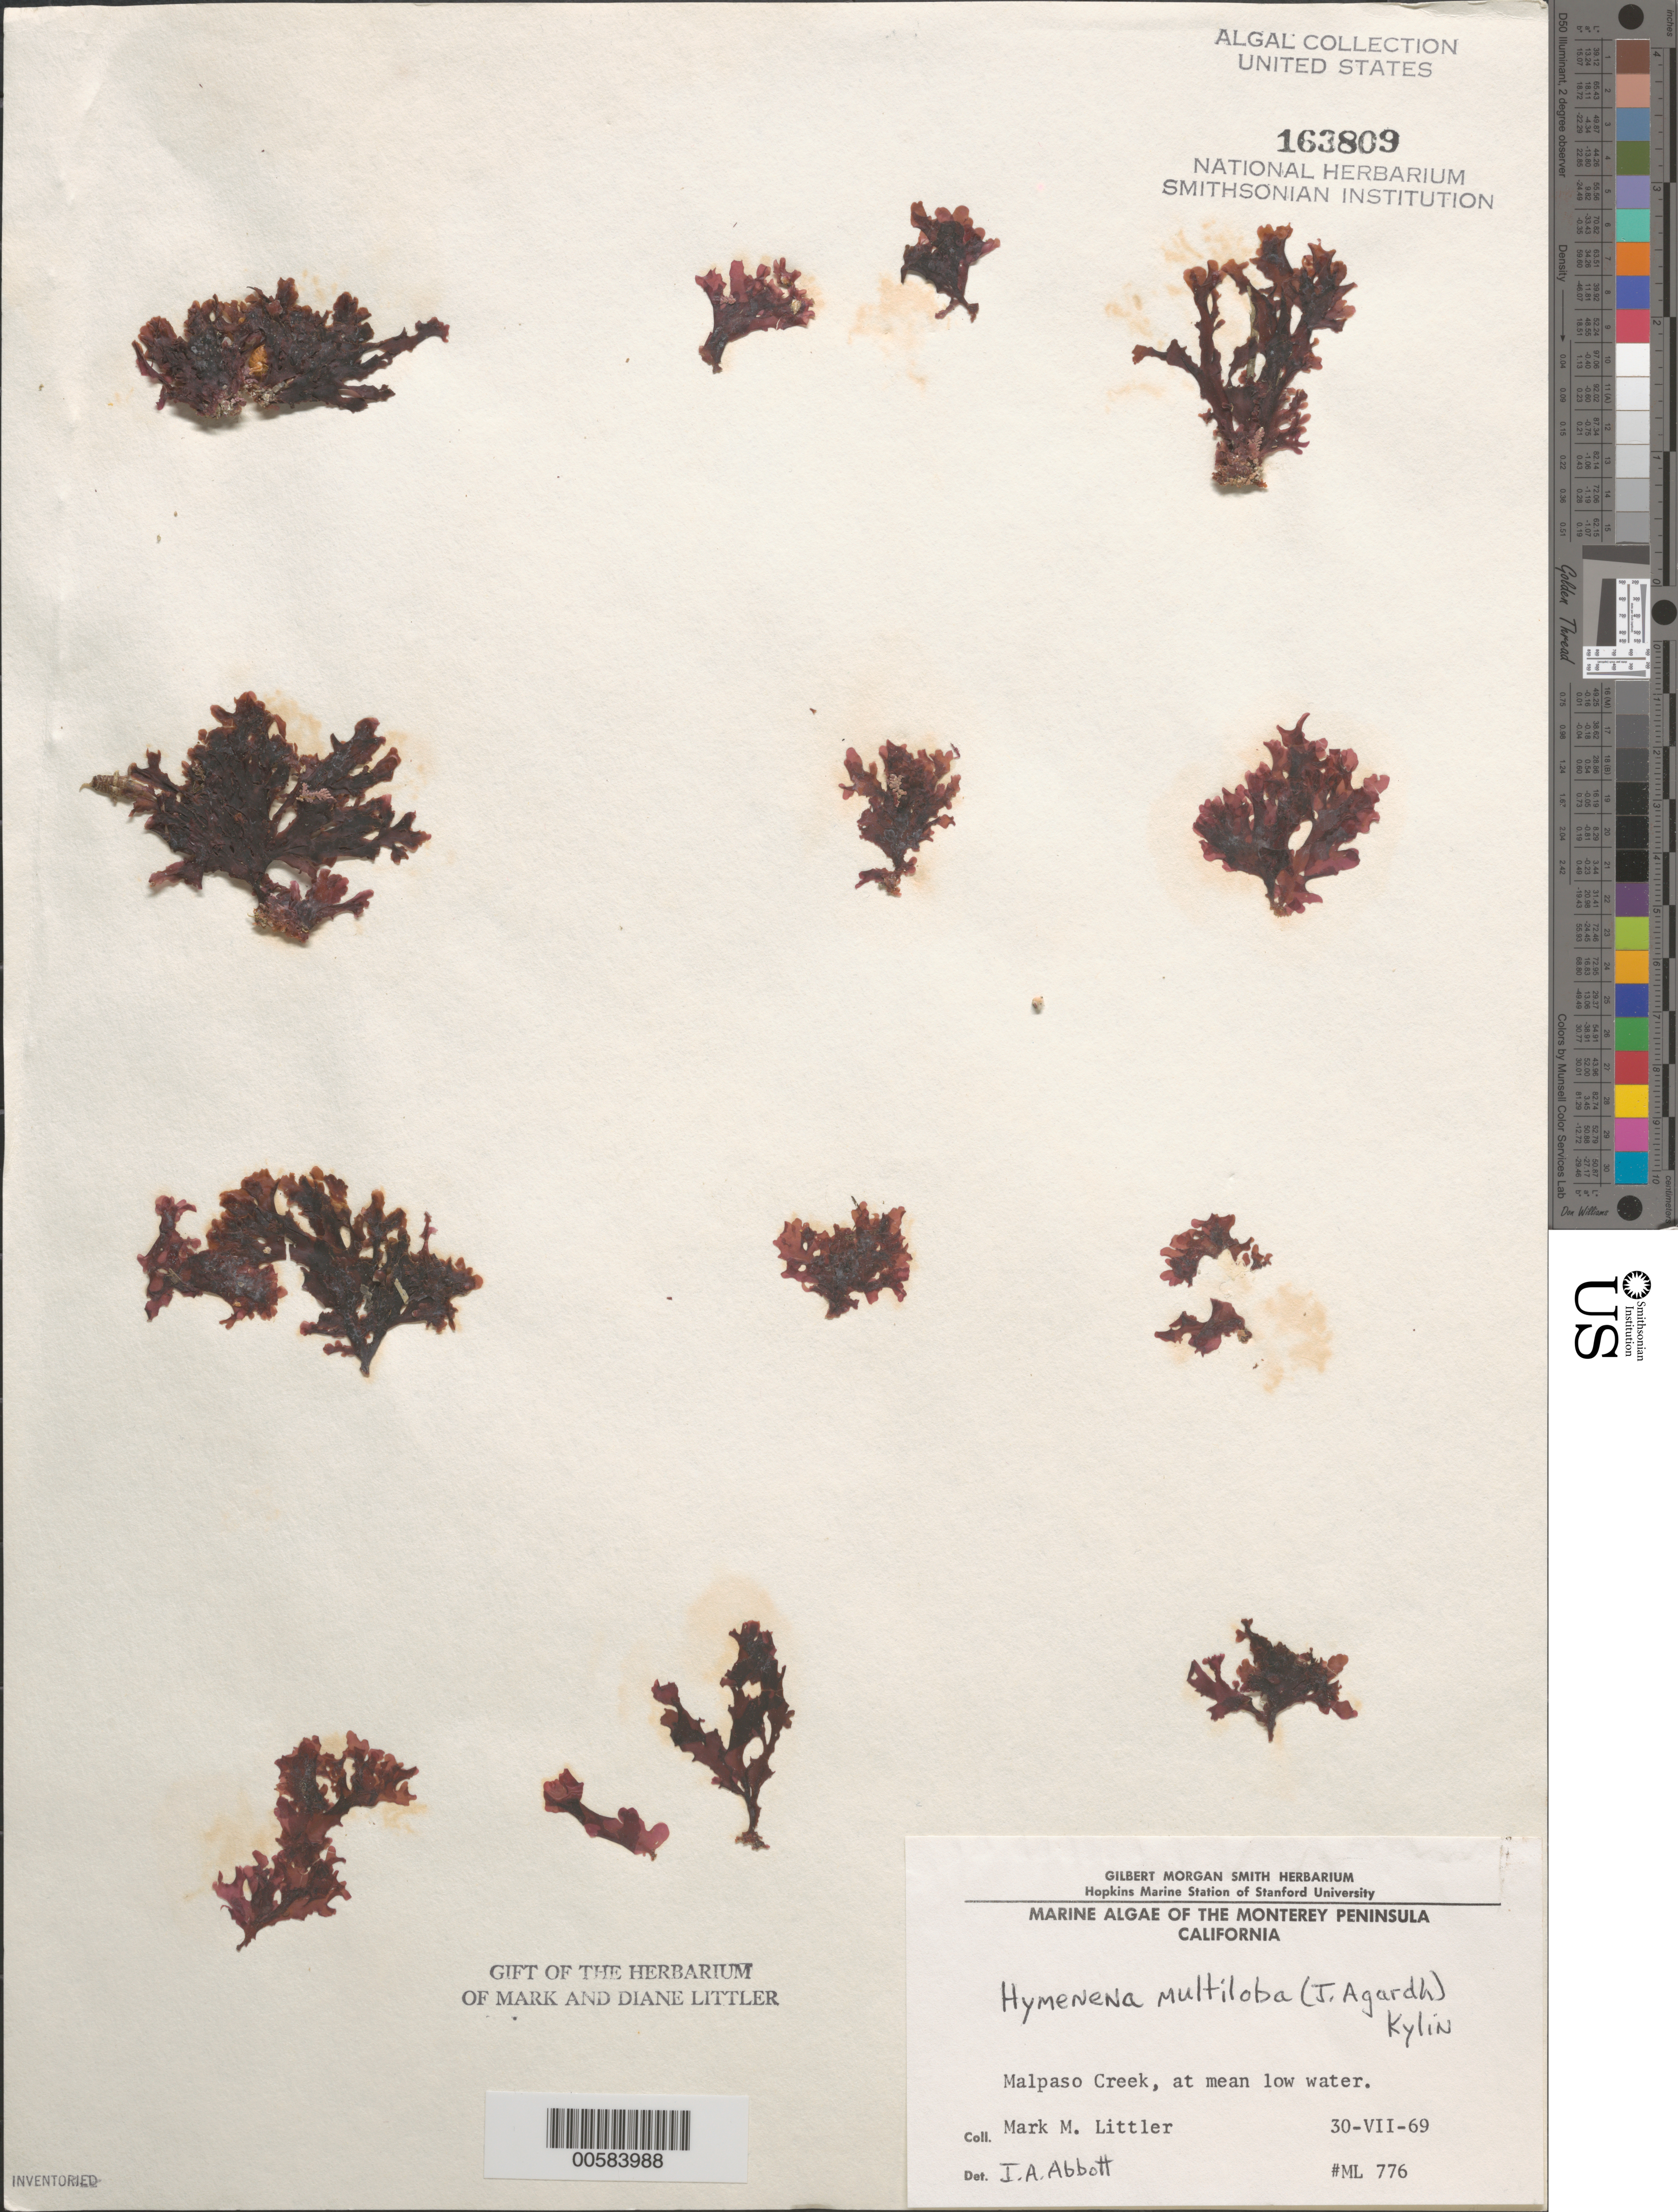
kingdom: Plantae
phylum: Rhodophyta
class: Florideophyceae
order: Ceramiales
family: Delesseriaceae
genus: Hymenena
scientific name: Hymenena multiloba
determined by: Abbott, Isabella A.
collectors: M. M. Littler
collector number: ML 776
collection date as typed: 30 Jul 1969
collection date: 1969-07-30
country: United States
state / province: California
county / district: Monterey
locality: Malpaso Creek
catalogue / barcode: US 163809